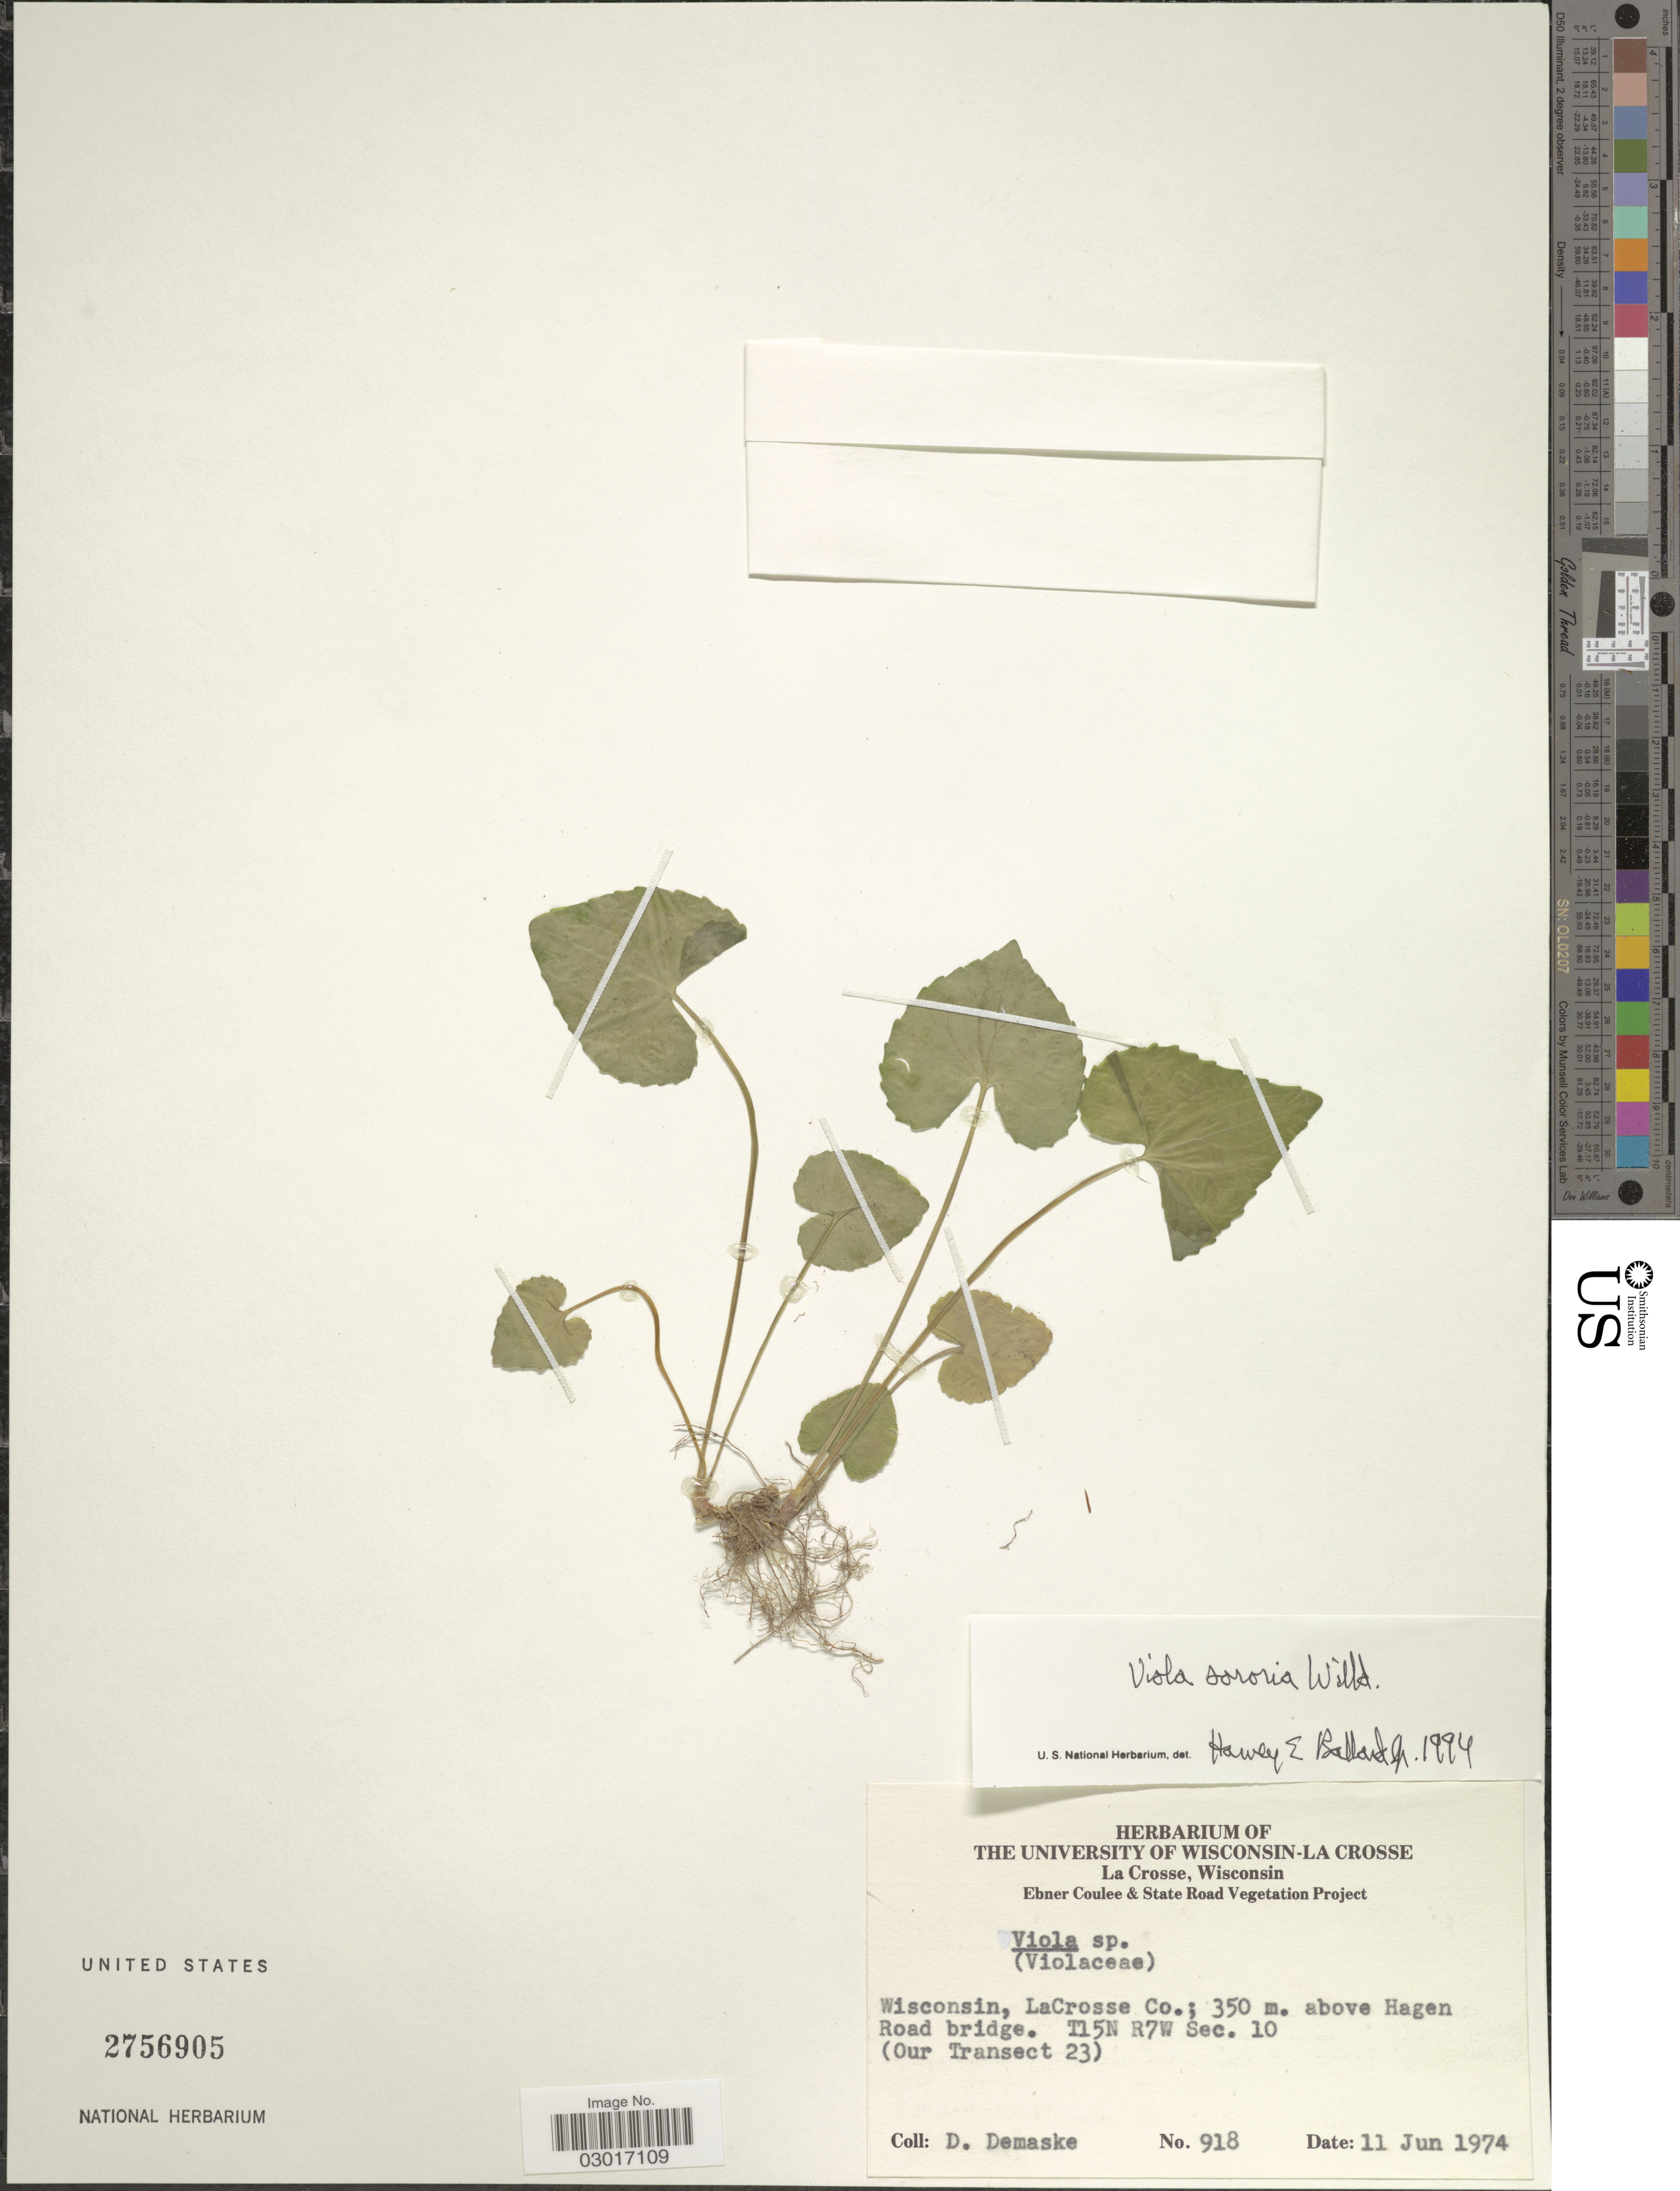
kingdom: Plantae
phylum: Tracheophyta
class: Magnoliopsida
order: Malpighiales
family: Violaceae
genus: Viola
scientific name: Viola sororia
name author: Willd.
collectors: D. Demaske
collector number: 918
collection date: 1974-06-11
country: United States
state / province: Wisconsin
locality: Wisconsin, La Crosse Co.; above Hagen Road bridge. T15N R7W Sec. 10. (Our Transect 23).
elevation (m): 350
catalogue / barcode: US 2756905